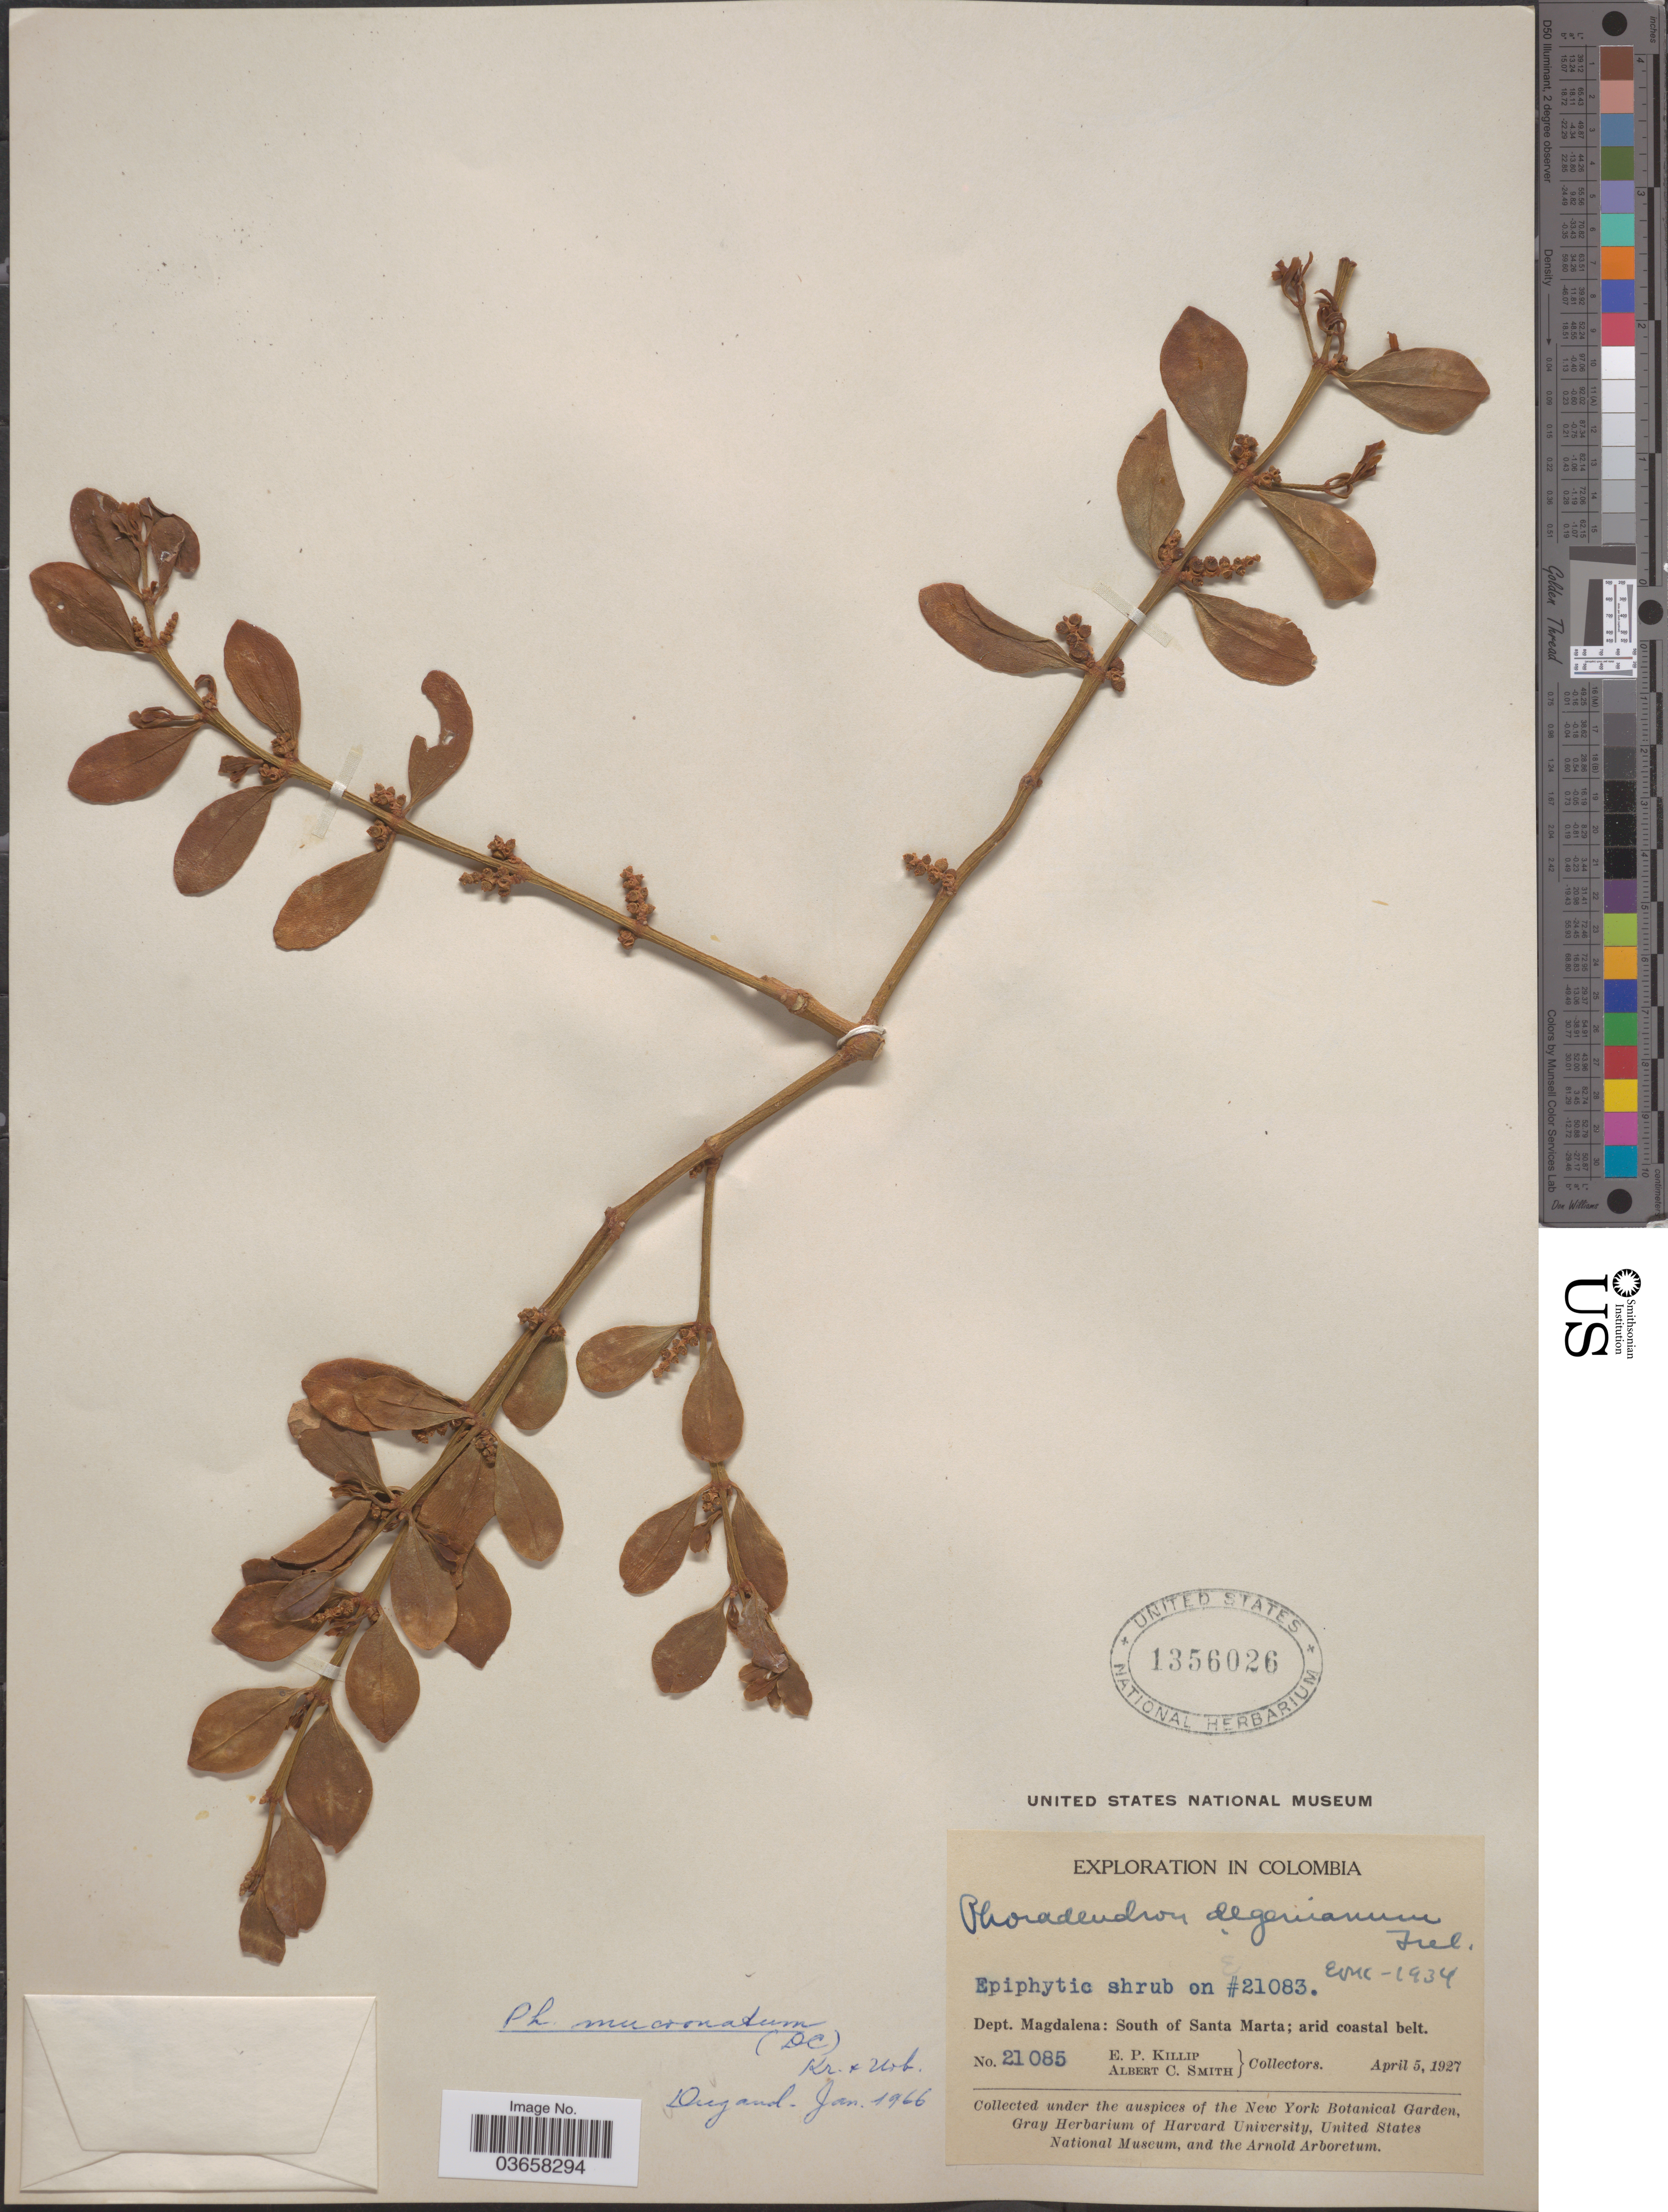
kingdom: Plantae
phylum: Tracheophyta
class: Magnoliopsida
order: Santalales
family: Viscaceae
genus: Phoradendron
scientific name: Phoradendron mucronatum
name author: (DC.) Krug & Urb.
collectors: E. P. Killip & A. C. Smith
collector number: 21085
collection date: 1927-04-05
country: Colombia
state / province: Magdalena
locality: Dept. Magdalena: South of Santa Marta; arid coastal belt.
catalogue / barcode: US 1356026